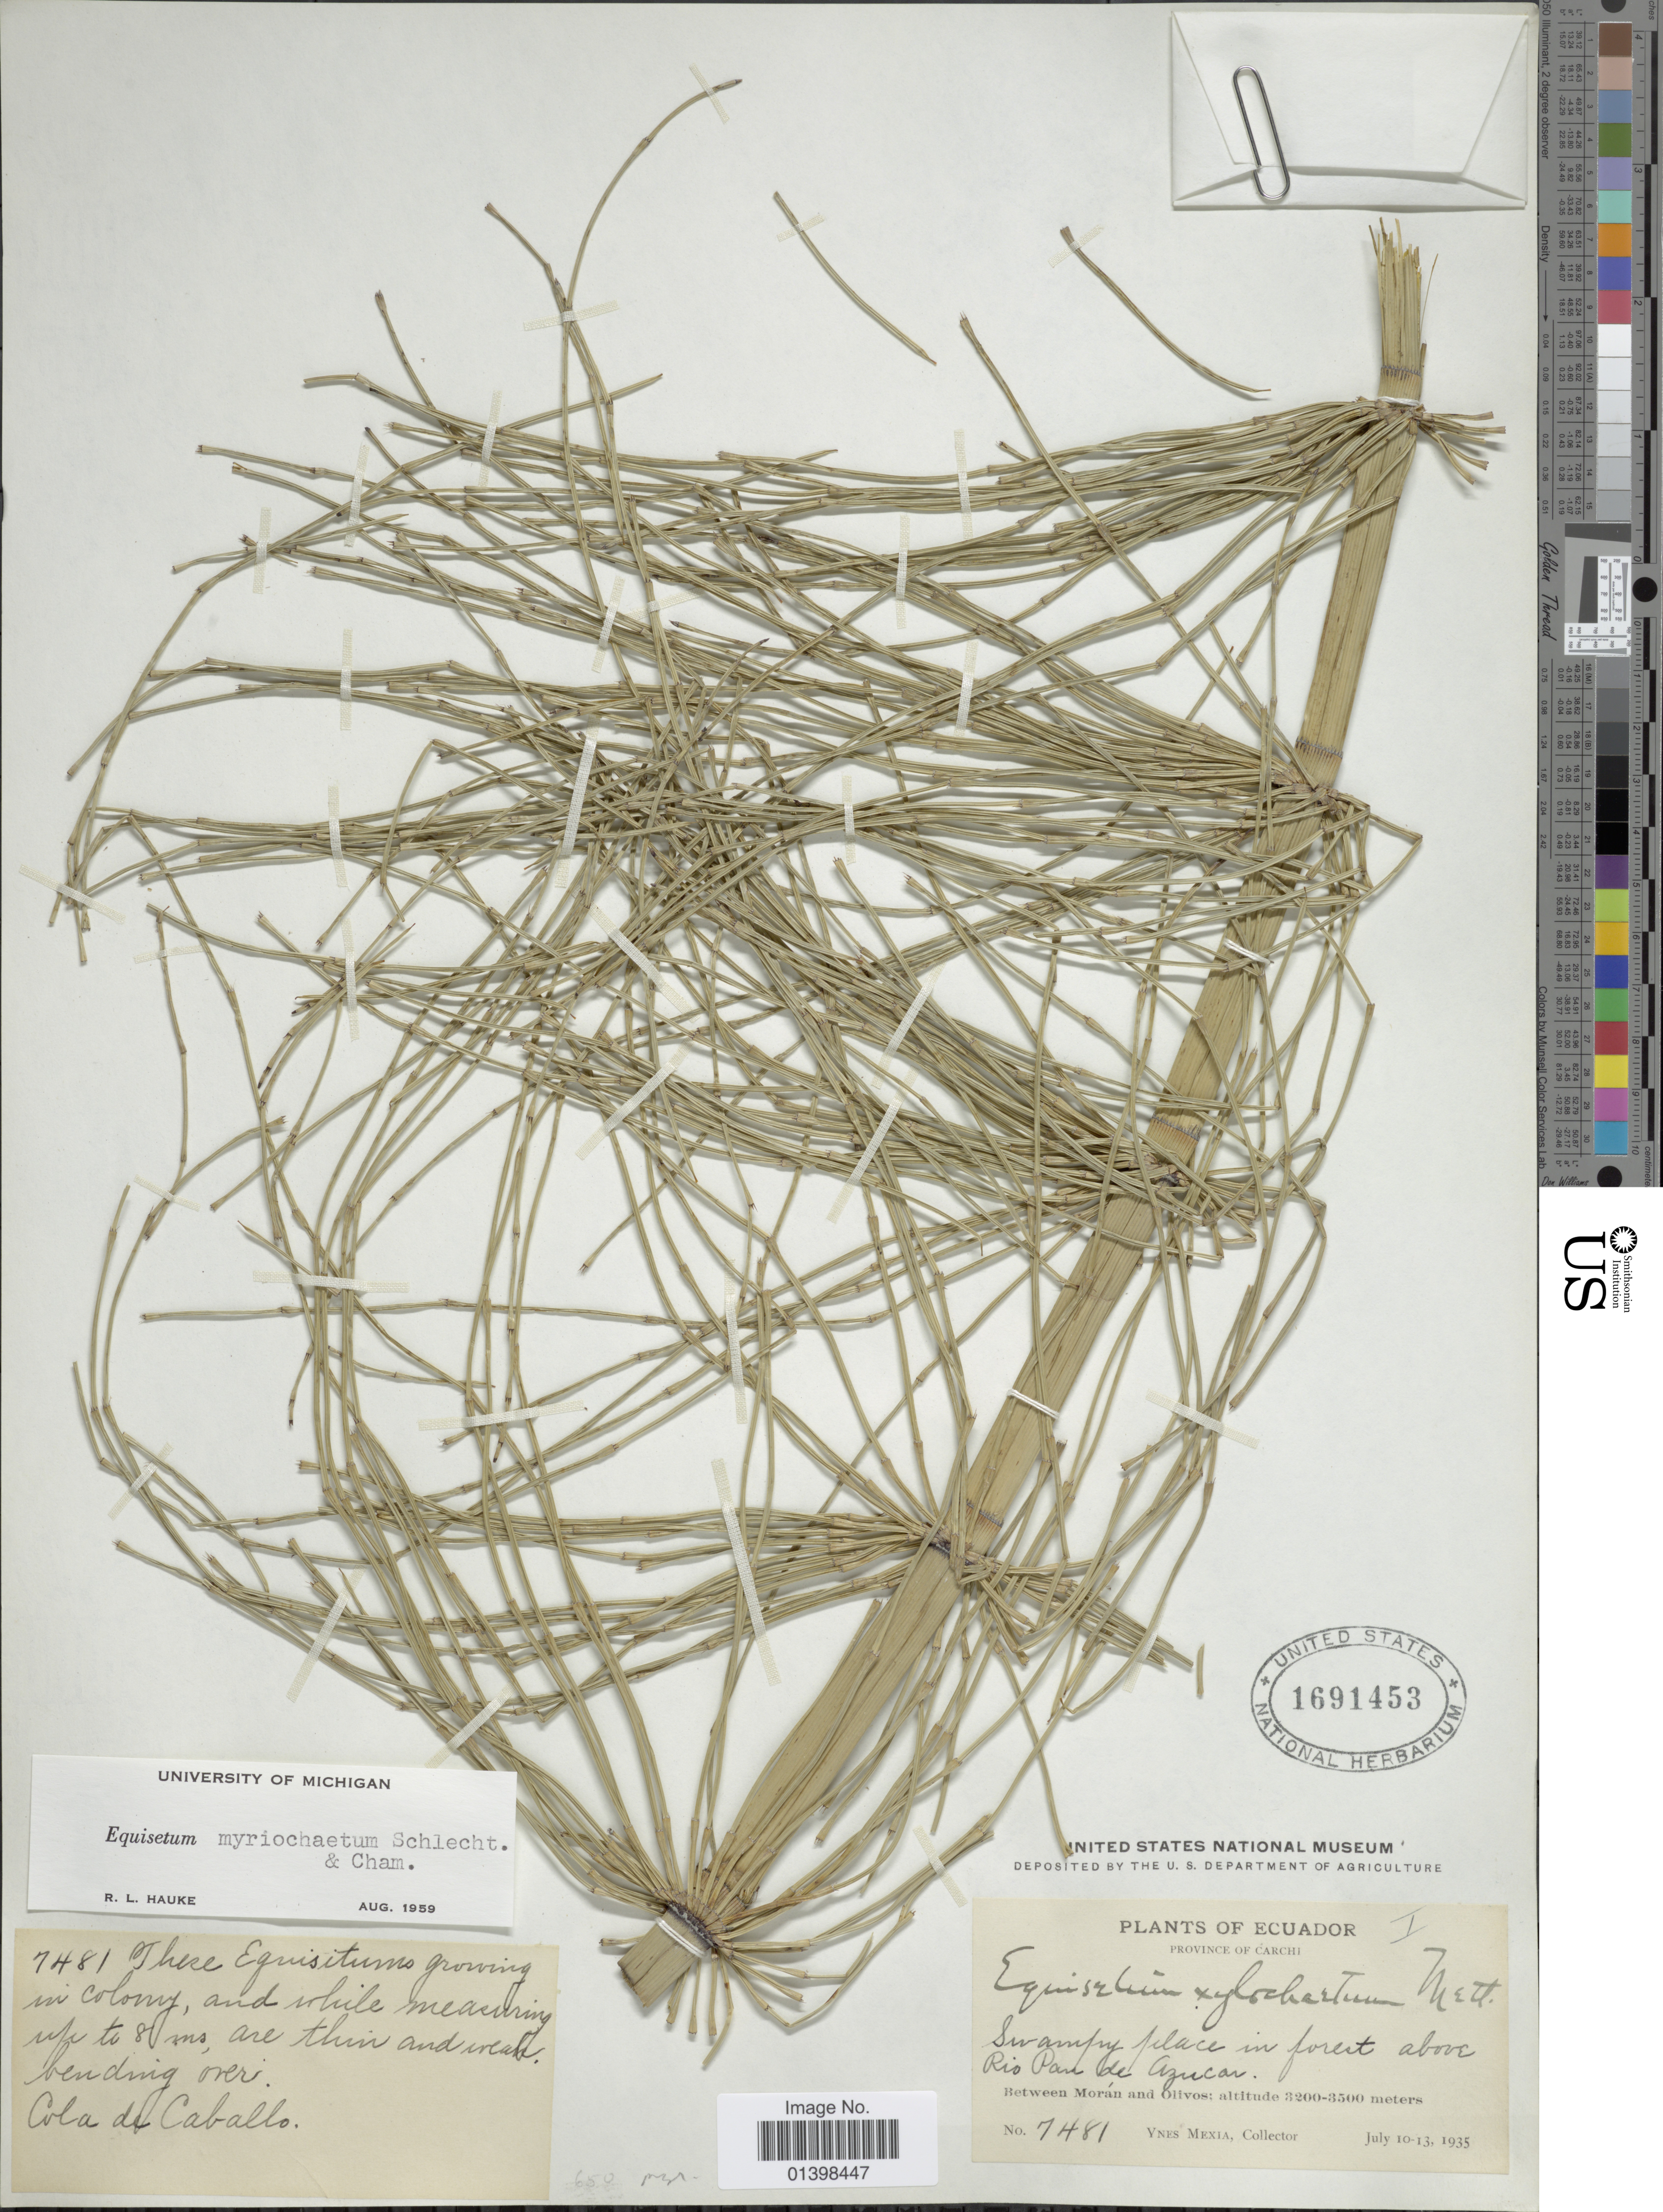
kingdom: Plantae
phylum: Tracheophyta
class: Polypodiopsida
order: Equisetales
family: Equisetaceae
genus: Equisetum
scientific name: Equisetum myriochaetum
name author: Schltdl. & Cham.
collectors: Y. Mexia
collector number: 7481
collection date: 1935-07-10/1935-07-13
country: Ecuador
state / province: Carchi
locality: Swampy place in forest above Rio Pan de Azucar, Between Morán and Olivos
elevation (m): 3200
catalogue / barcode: US 1691453